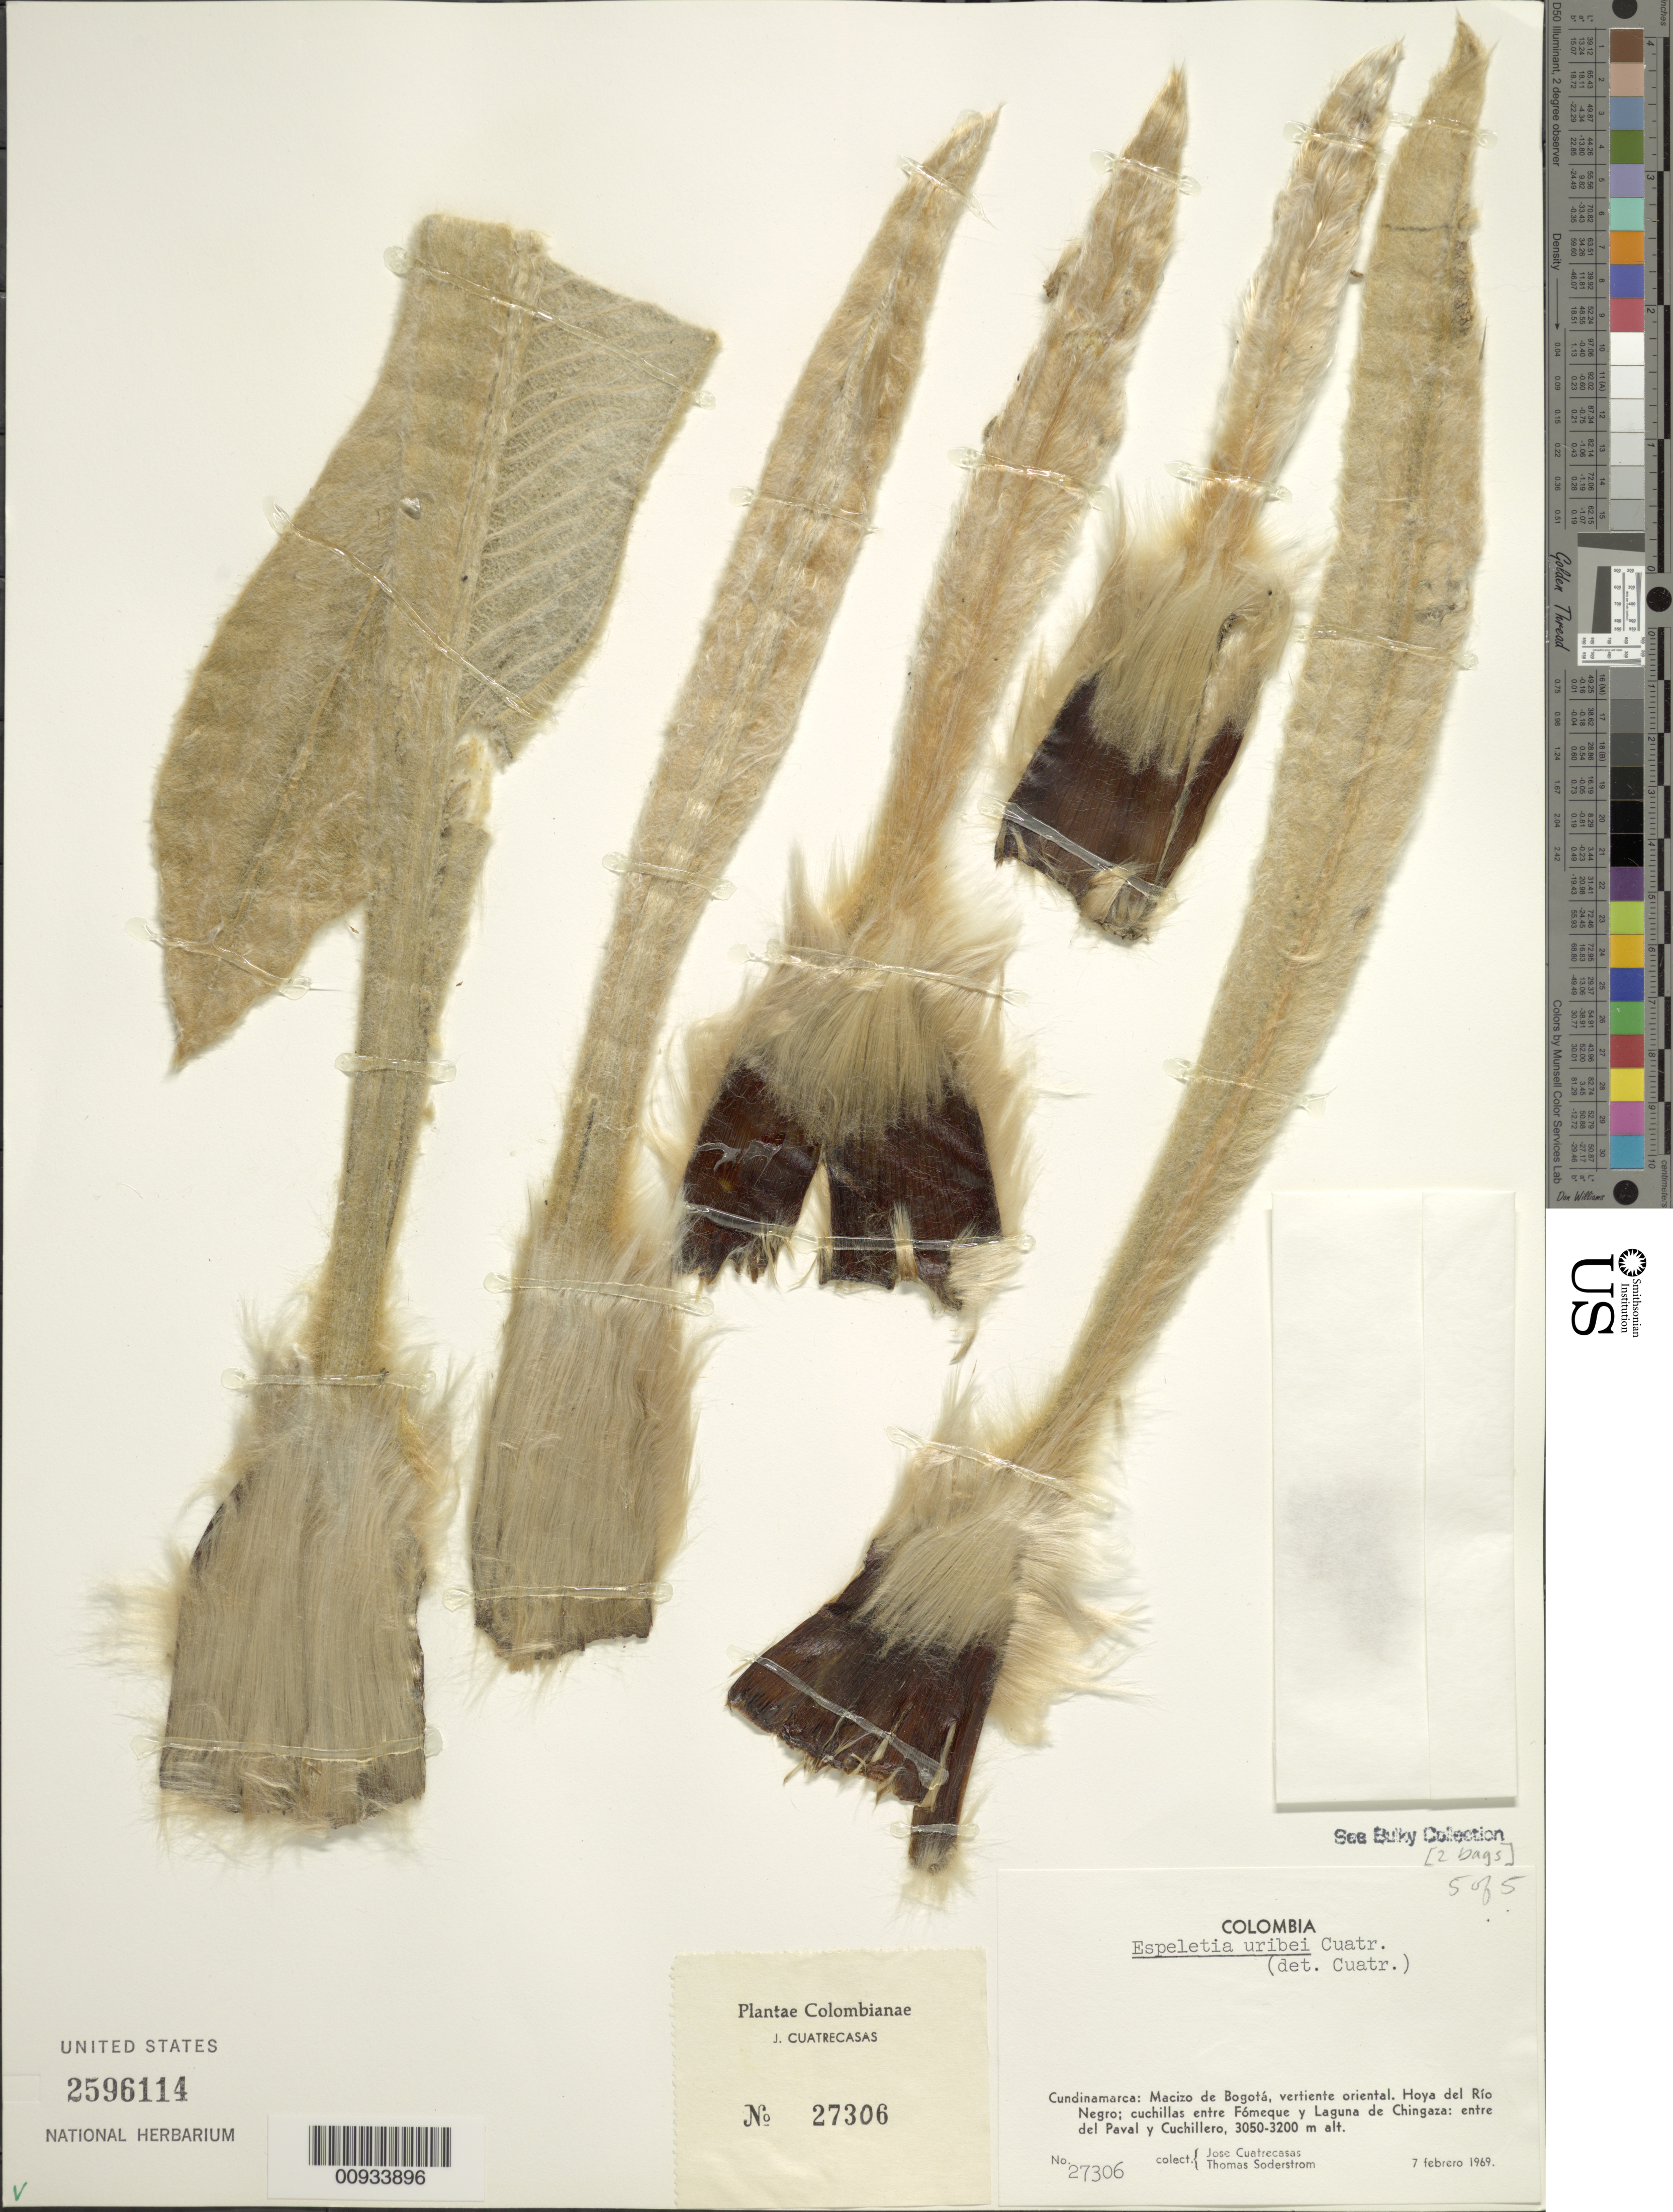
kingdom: Plantae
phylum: Tracheophyta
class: Magnoliopsida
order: Asterales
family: Asteraceae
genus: Espeletia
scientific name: Espeletia uribei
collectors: J. Cuatrecasas & T. R. Soderstrom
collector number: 27306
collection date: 1969-02-07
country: Colombia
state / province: Cundinamarca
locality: Macizo de Bogota, vertiente oriental, Hoya del Rio Negro: cuchilla entre Fomeque y Laguna de Chingaza: entre del Paval y Cuchillero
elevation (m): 3050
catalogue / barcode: US 2596114